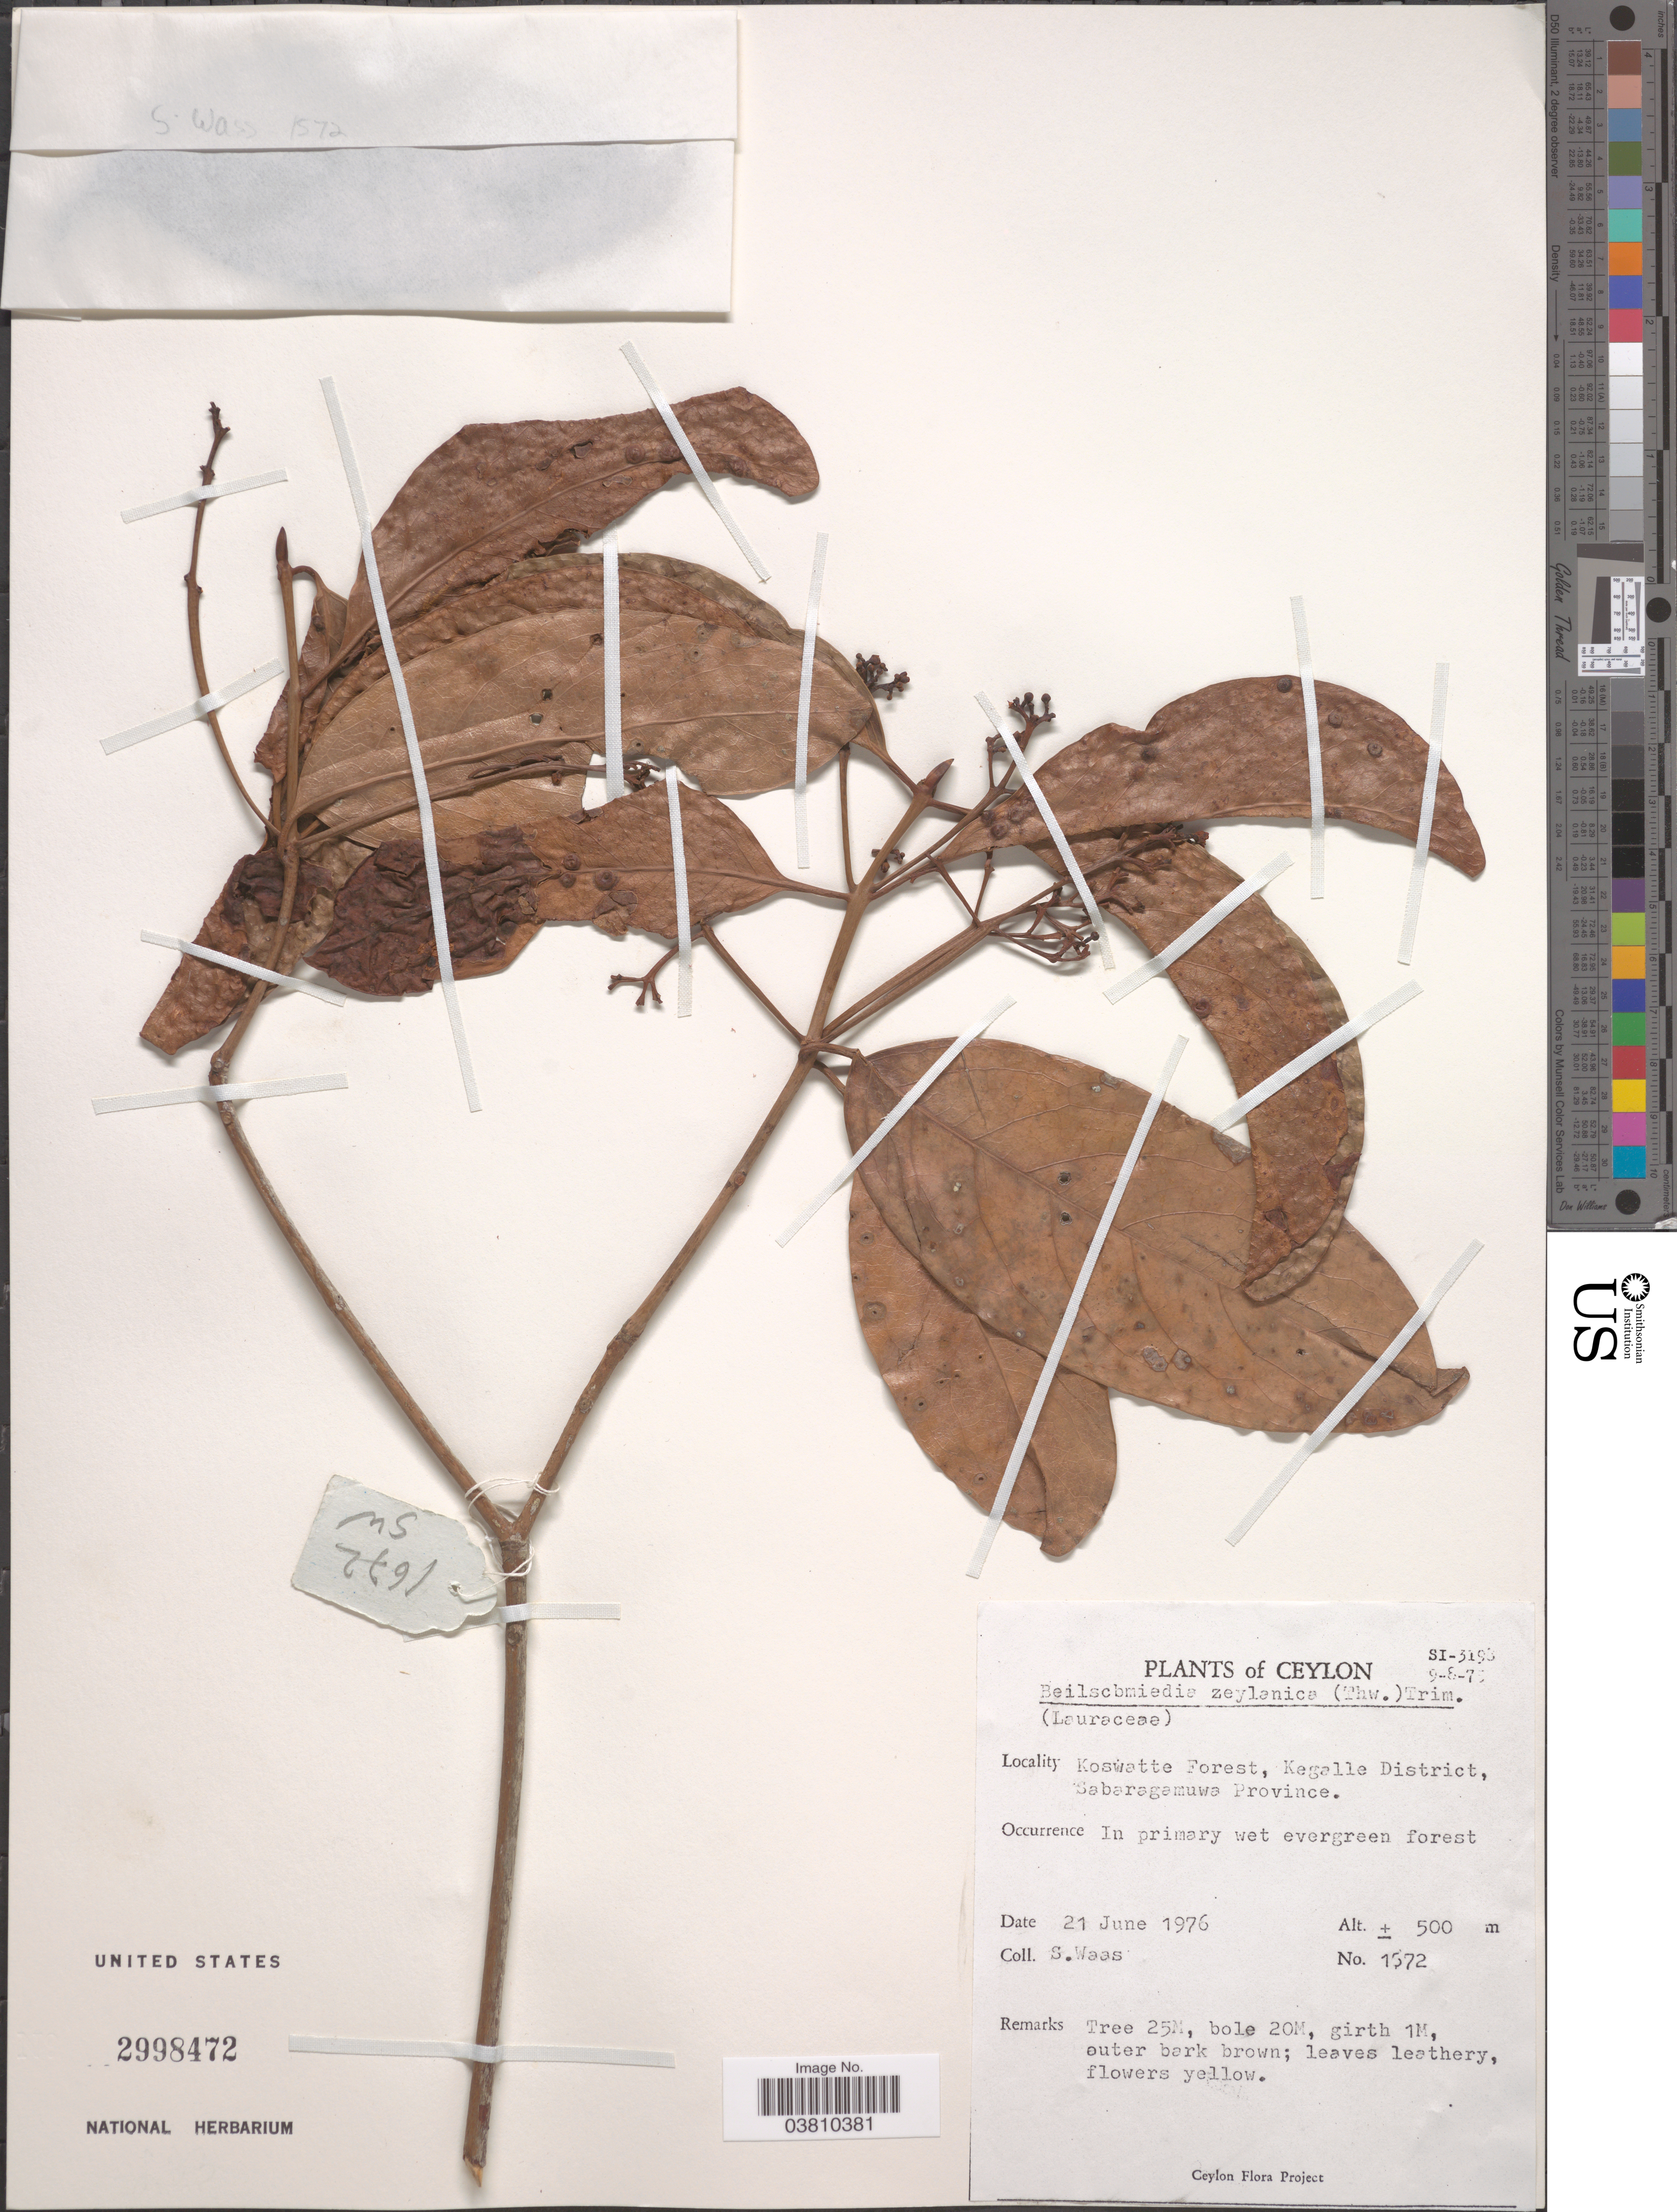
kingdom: Plantae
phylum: Tracheophyta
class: Magnoliopsida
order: Laurales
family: Lauraceae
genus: Beilschmiedia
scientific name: Beilschmiedia zeylanica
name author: (Thwaites) Trimen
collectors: S. Waas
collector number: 1572*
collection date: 1976-06-21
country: Sri Lanka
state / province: Sabaragamuwa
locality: Ceylon. Koswatte Forest, Kagalle District. In primary wet evergreen forest.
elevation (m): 500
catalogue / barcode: US 2998472